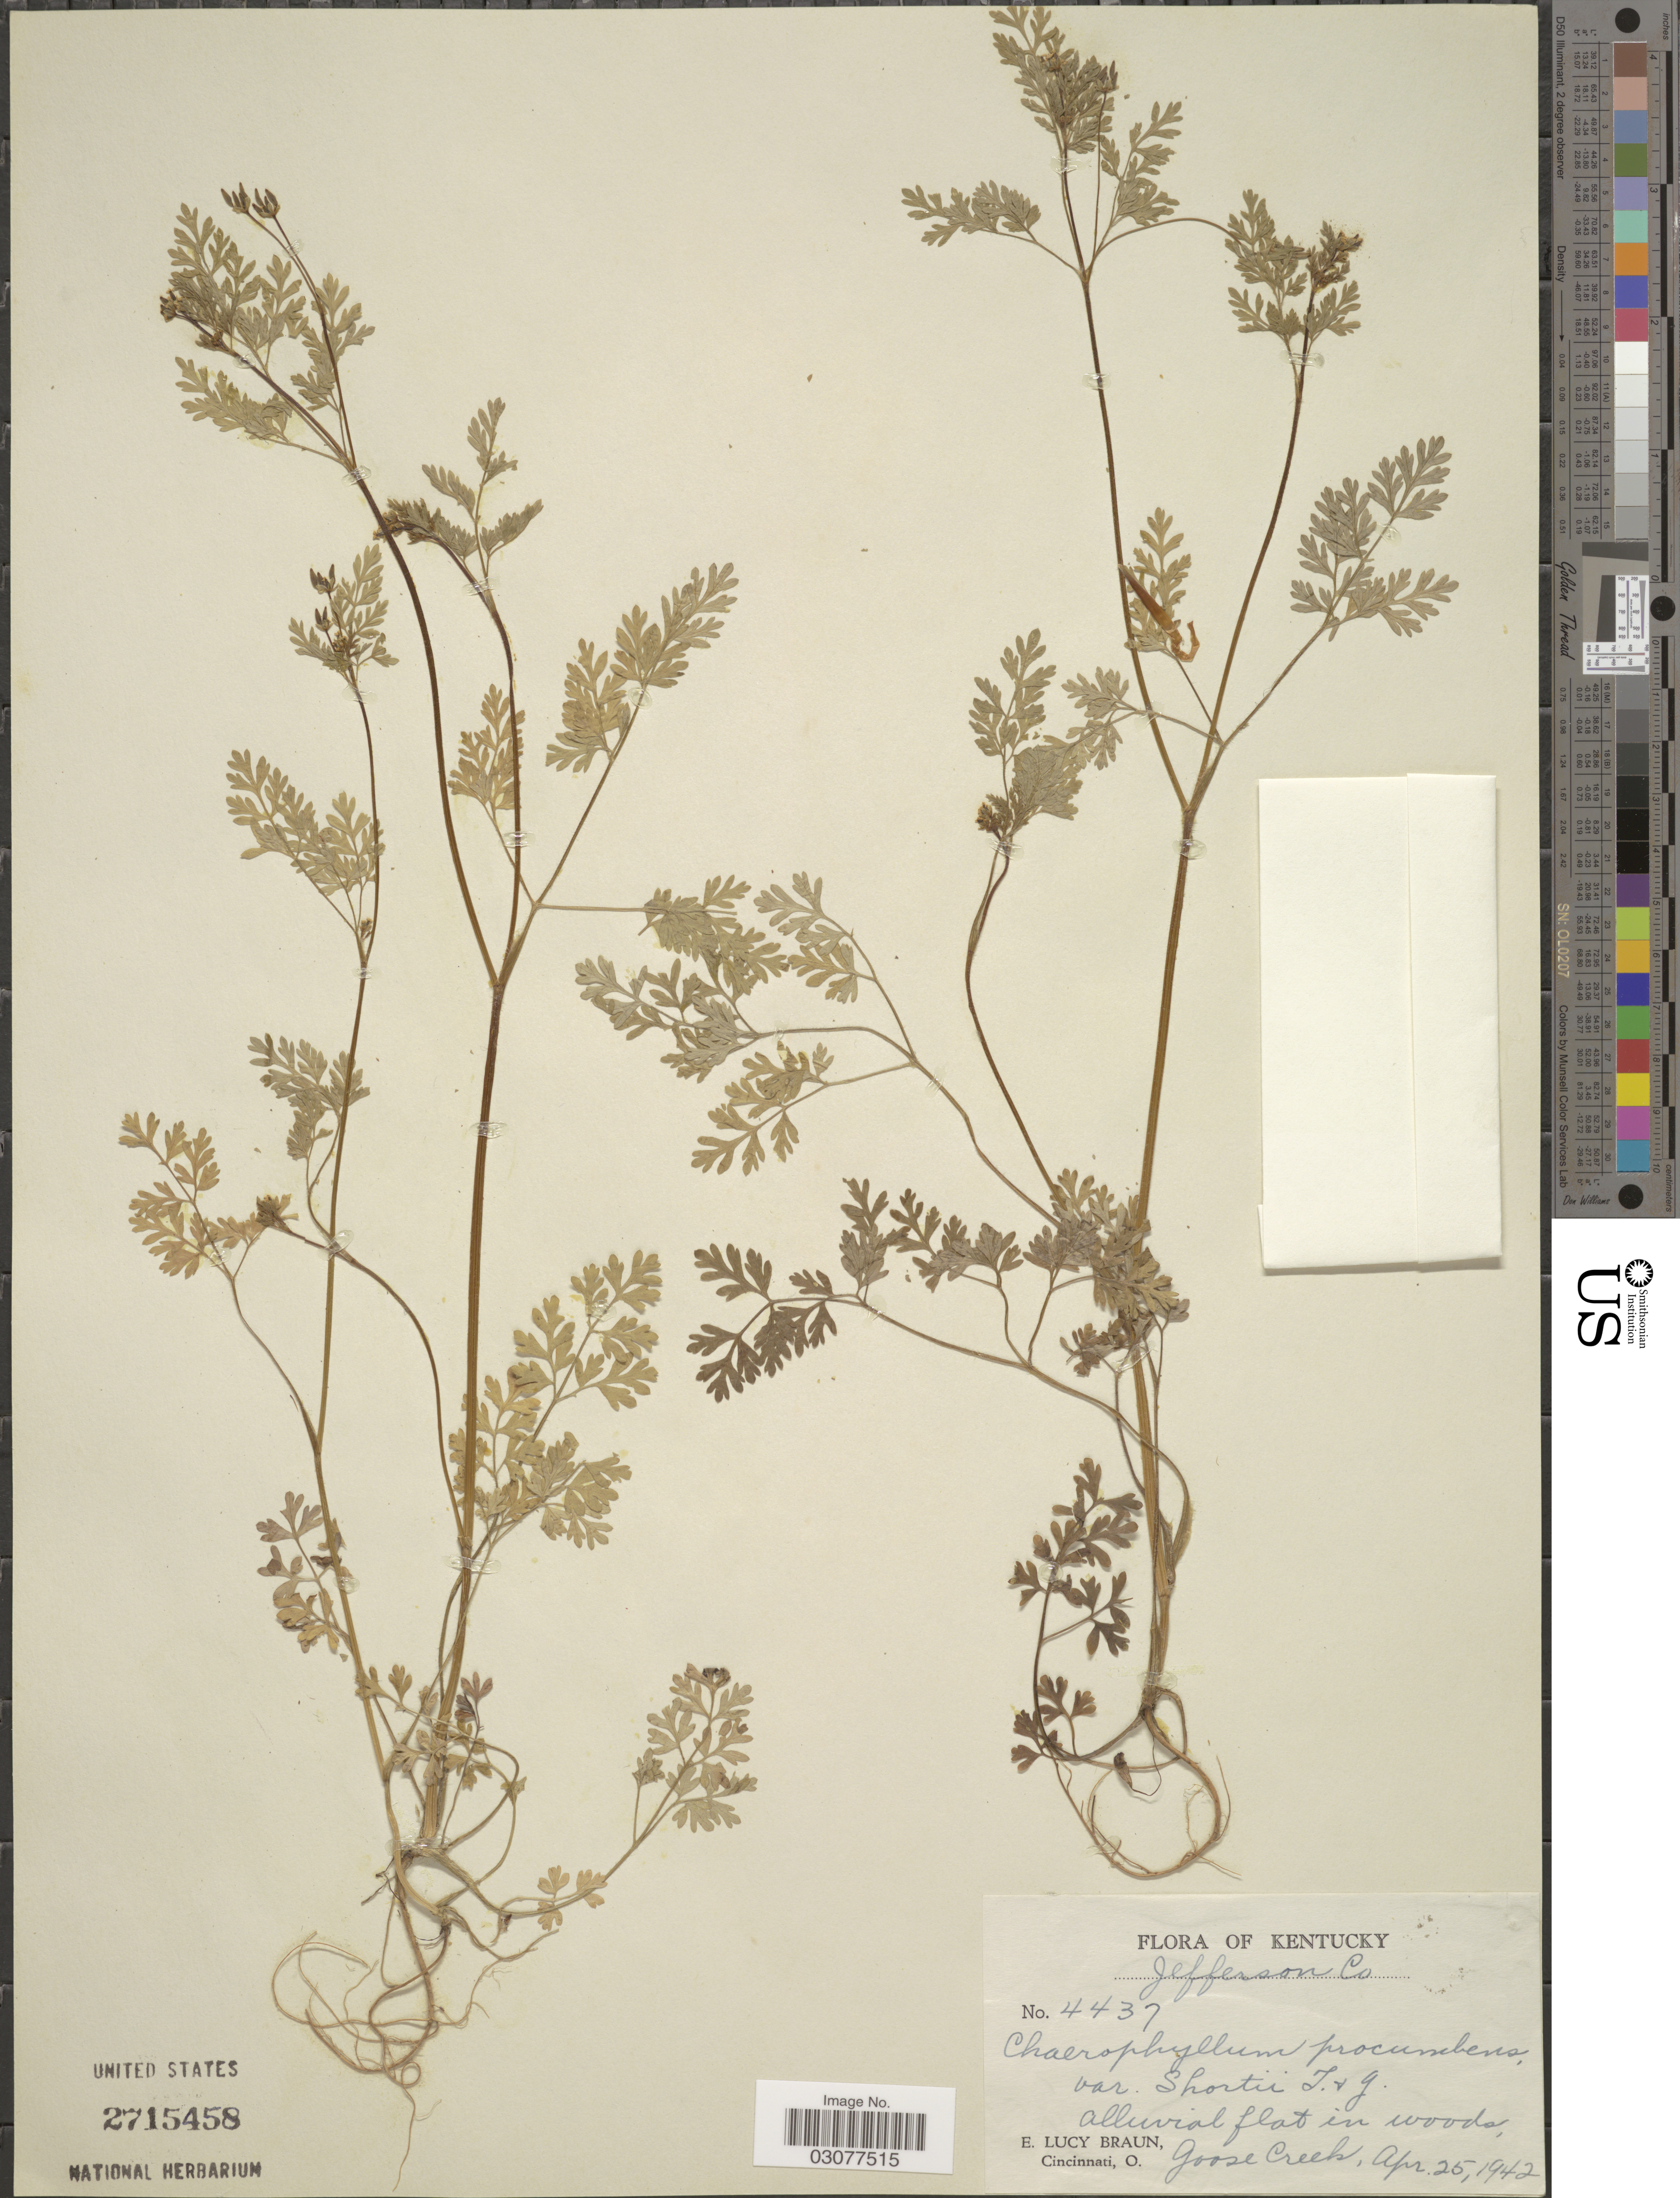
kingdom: Plantae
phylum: Tracheophyta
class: Magnoliopsida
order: Apiales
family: Apiaceae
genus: Chaerophyllum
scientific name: Chaerophyllum procumbens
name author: (L.) Crantz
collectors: E. L. Braun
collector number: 4437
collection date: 1942-04-25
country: United States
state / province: Kentucky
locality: Jefferson Co., alluvial flat in woods, Goose Creek.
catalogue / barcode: US 2715458